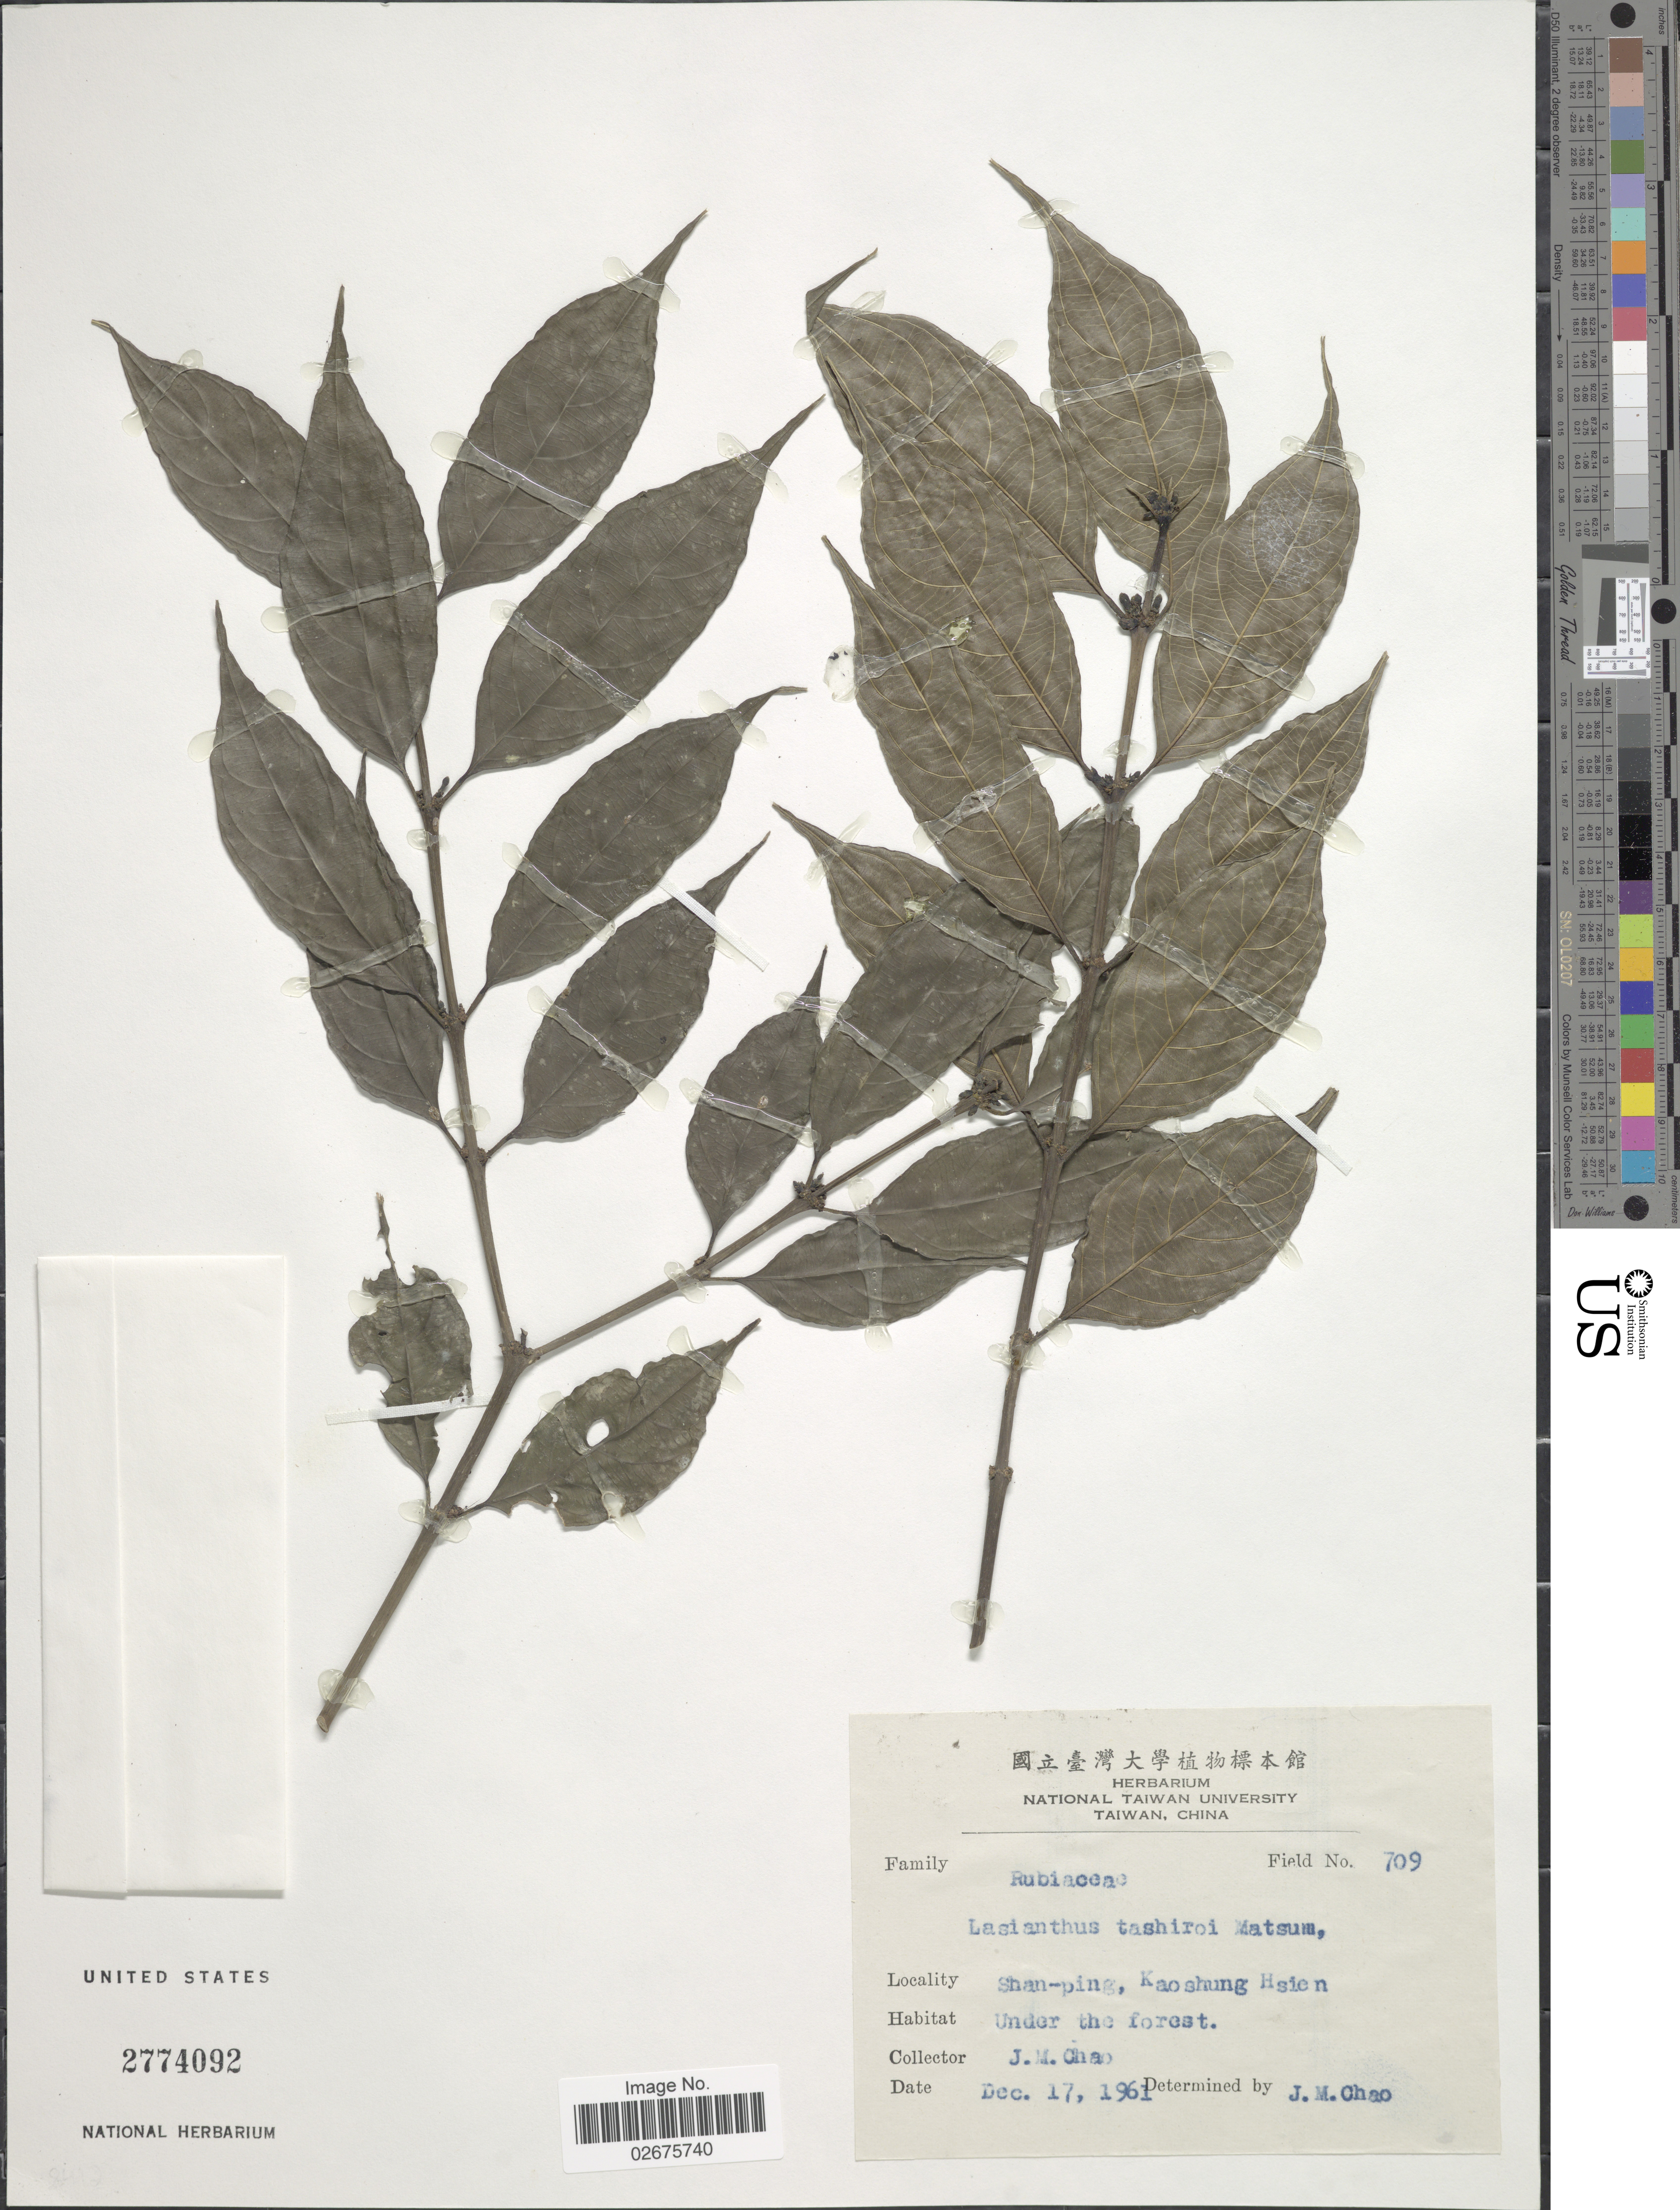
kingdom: Plantae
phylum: Tracheophyta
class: Magnoliopsida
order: Gentianales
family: Rubiaceae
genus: Lasianthus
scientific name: Lasianthus fordii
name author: Hance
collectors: J. Chao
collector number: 709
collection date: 1961-12-17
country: Taiwan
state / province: Kaohsiung City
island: Taiwan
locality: Shan-ping, Kaoshung Hsien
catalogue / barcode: US 2774092